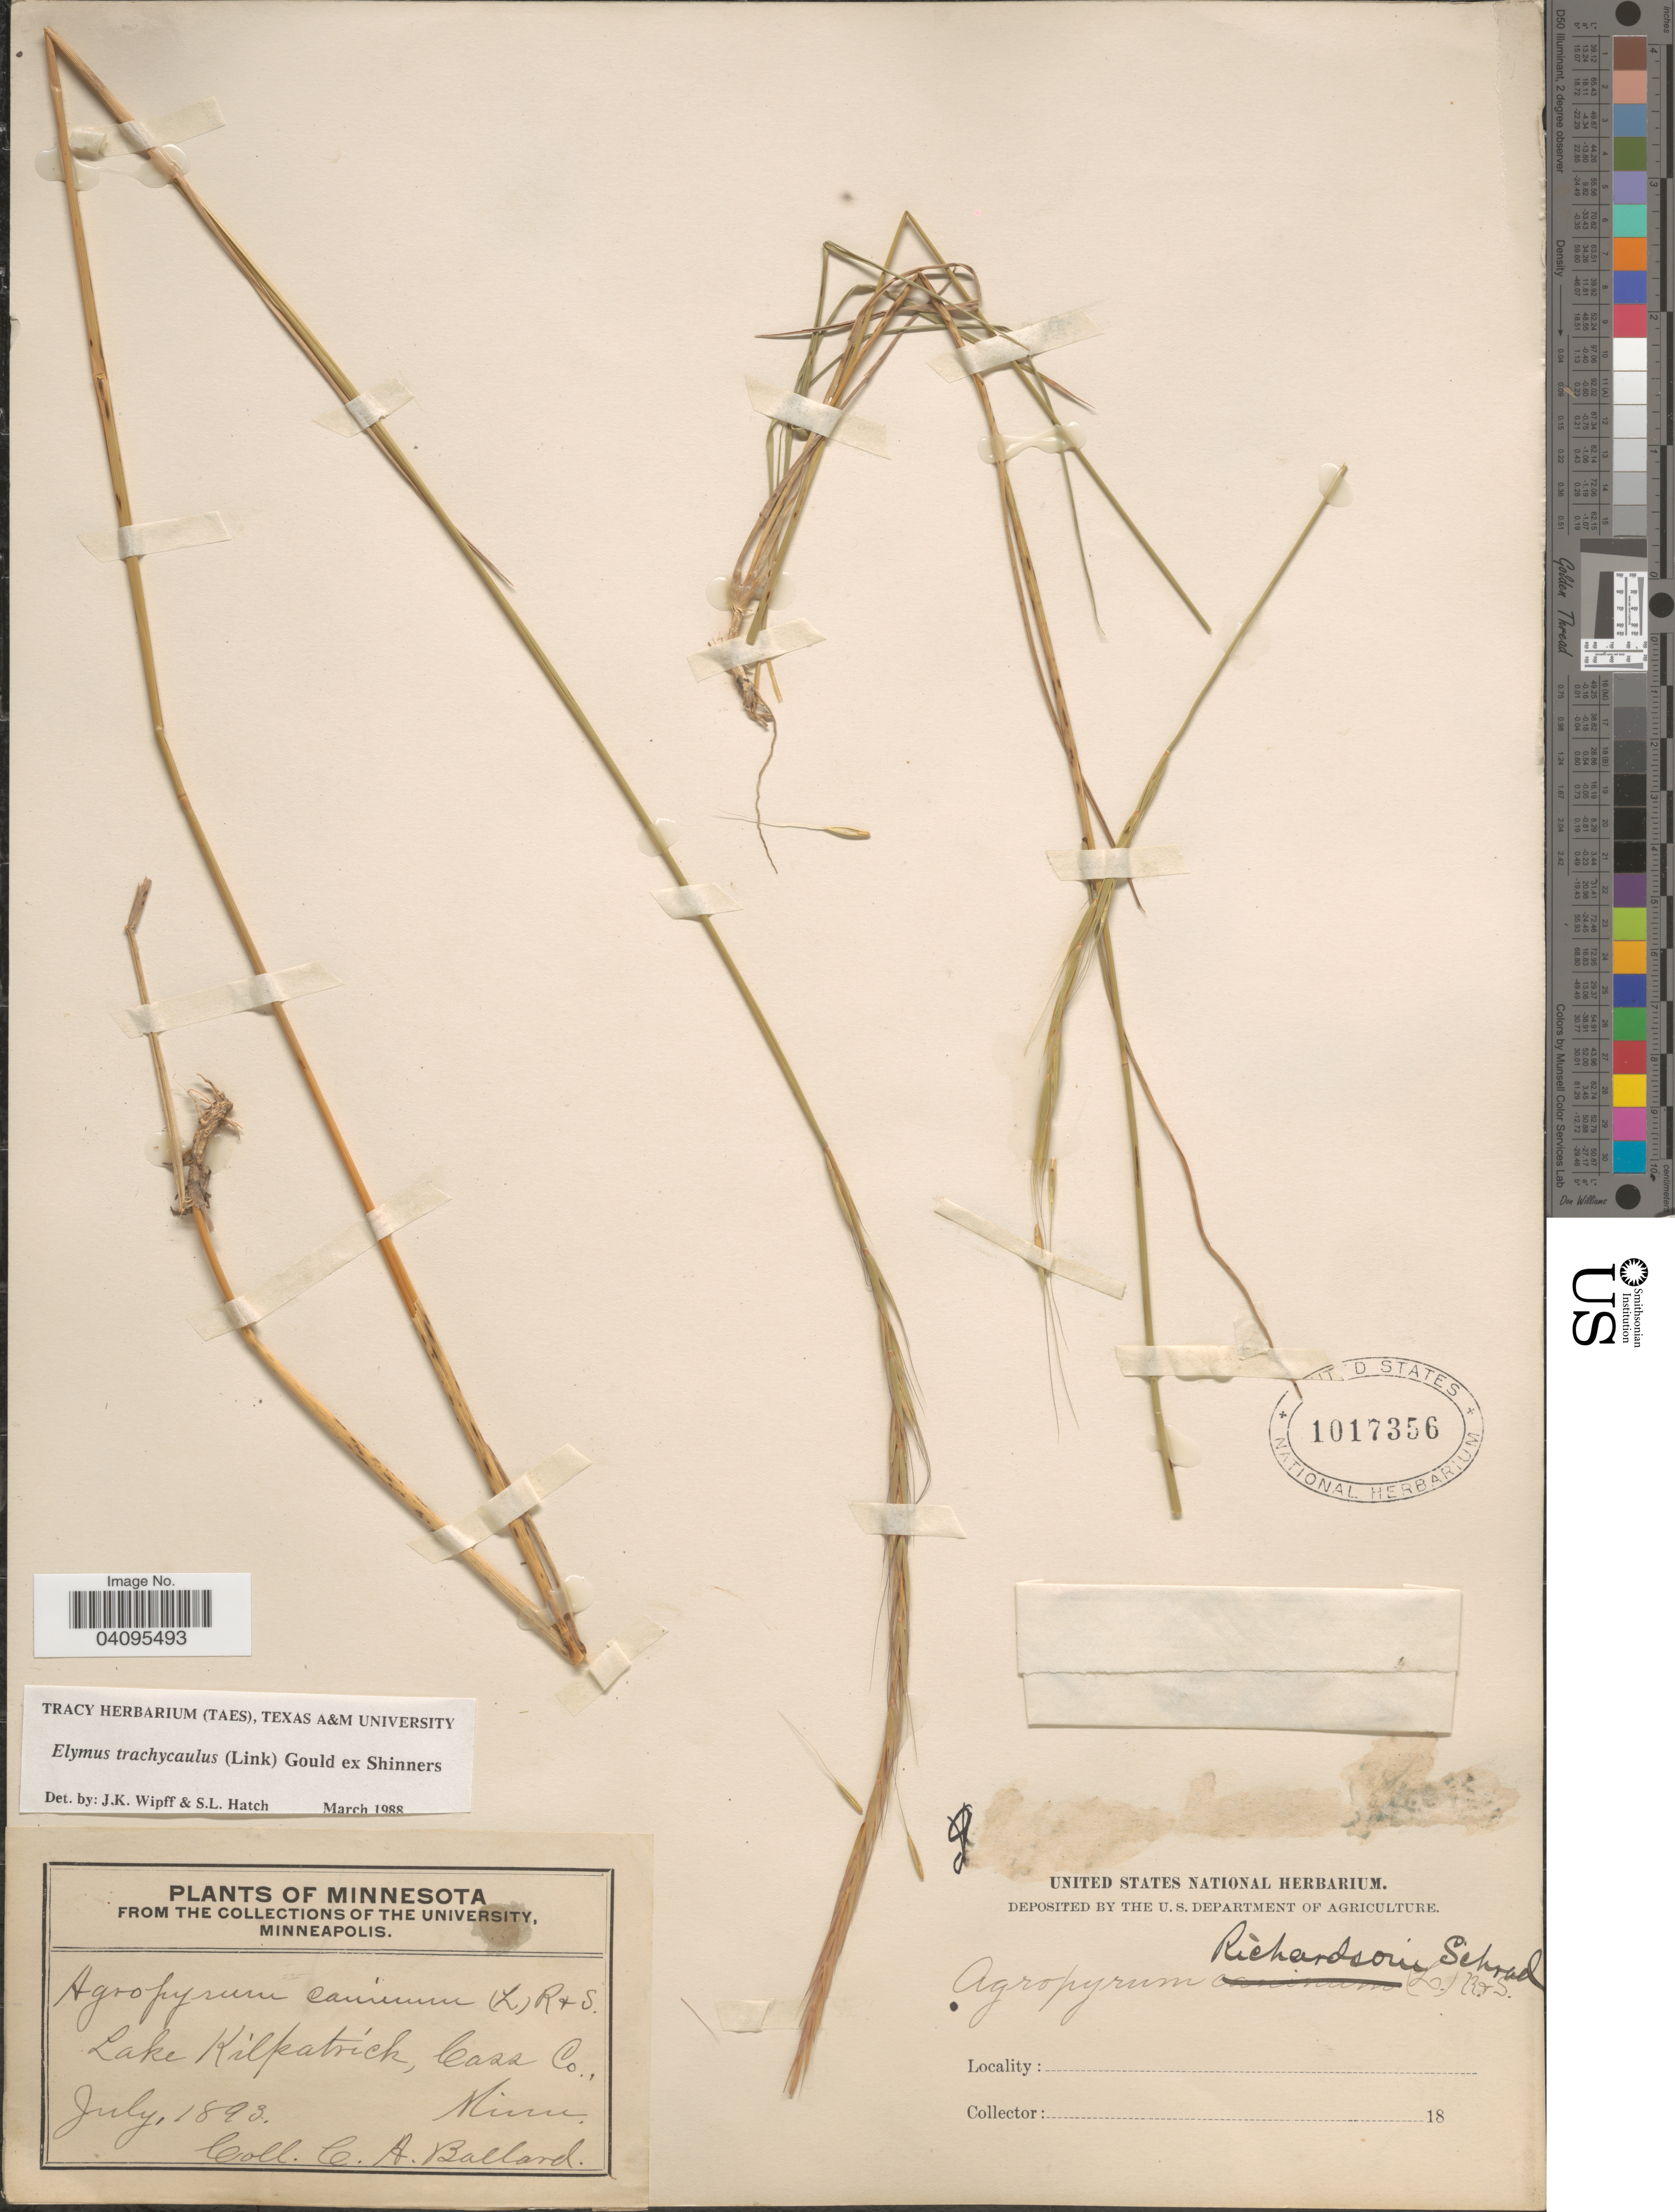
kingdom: Plantae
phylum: Tracheophyta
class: Liliopsida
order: Poales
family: Poaceae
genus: Elymus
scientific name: Elymus trachycaulus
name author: (Link) Gould ex Shinners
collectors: C. A. Ballard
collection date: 1893-07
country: United States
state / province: Minnesota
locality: Lake Kilpatrick, Cass Co.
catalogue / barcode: US 1017356